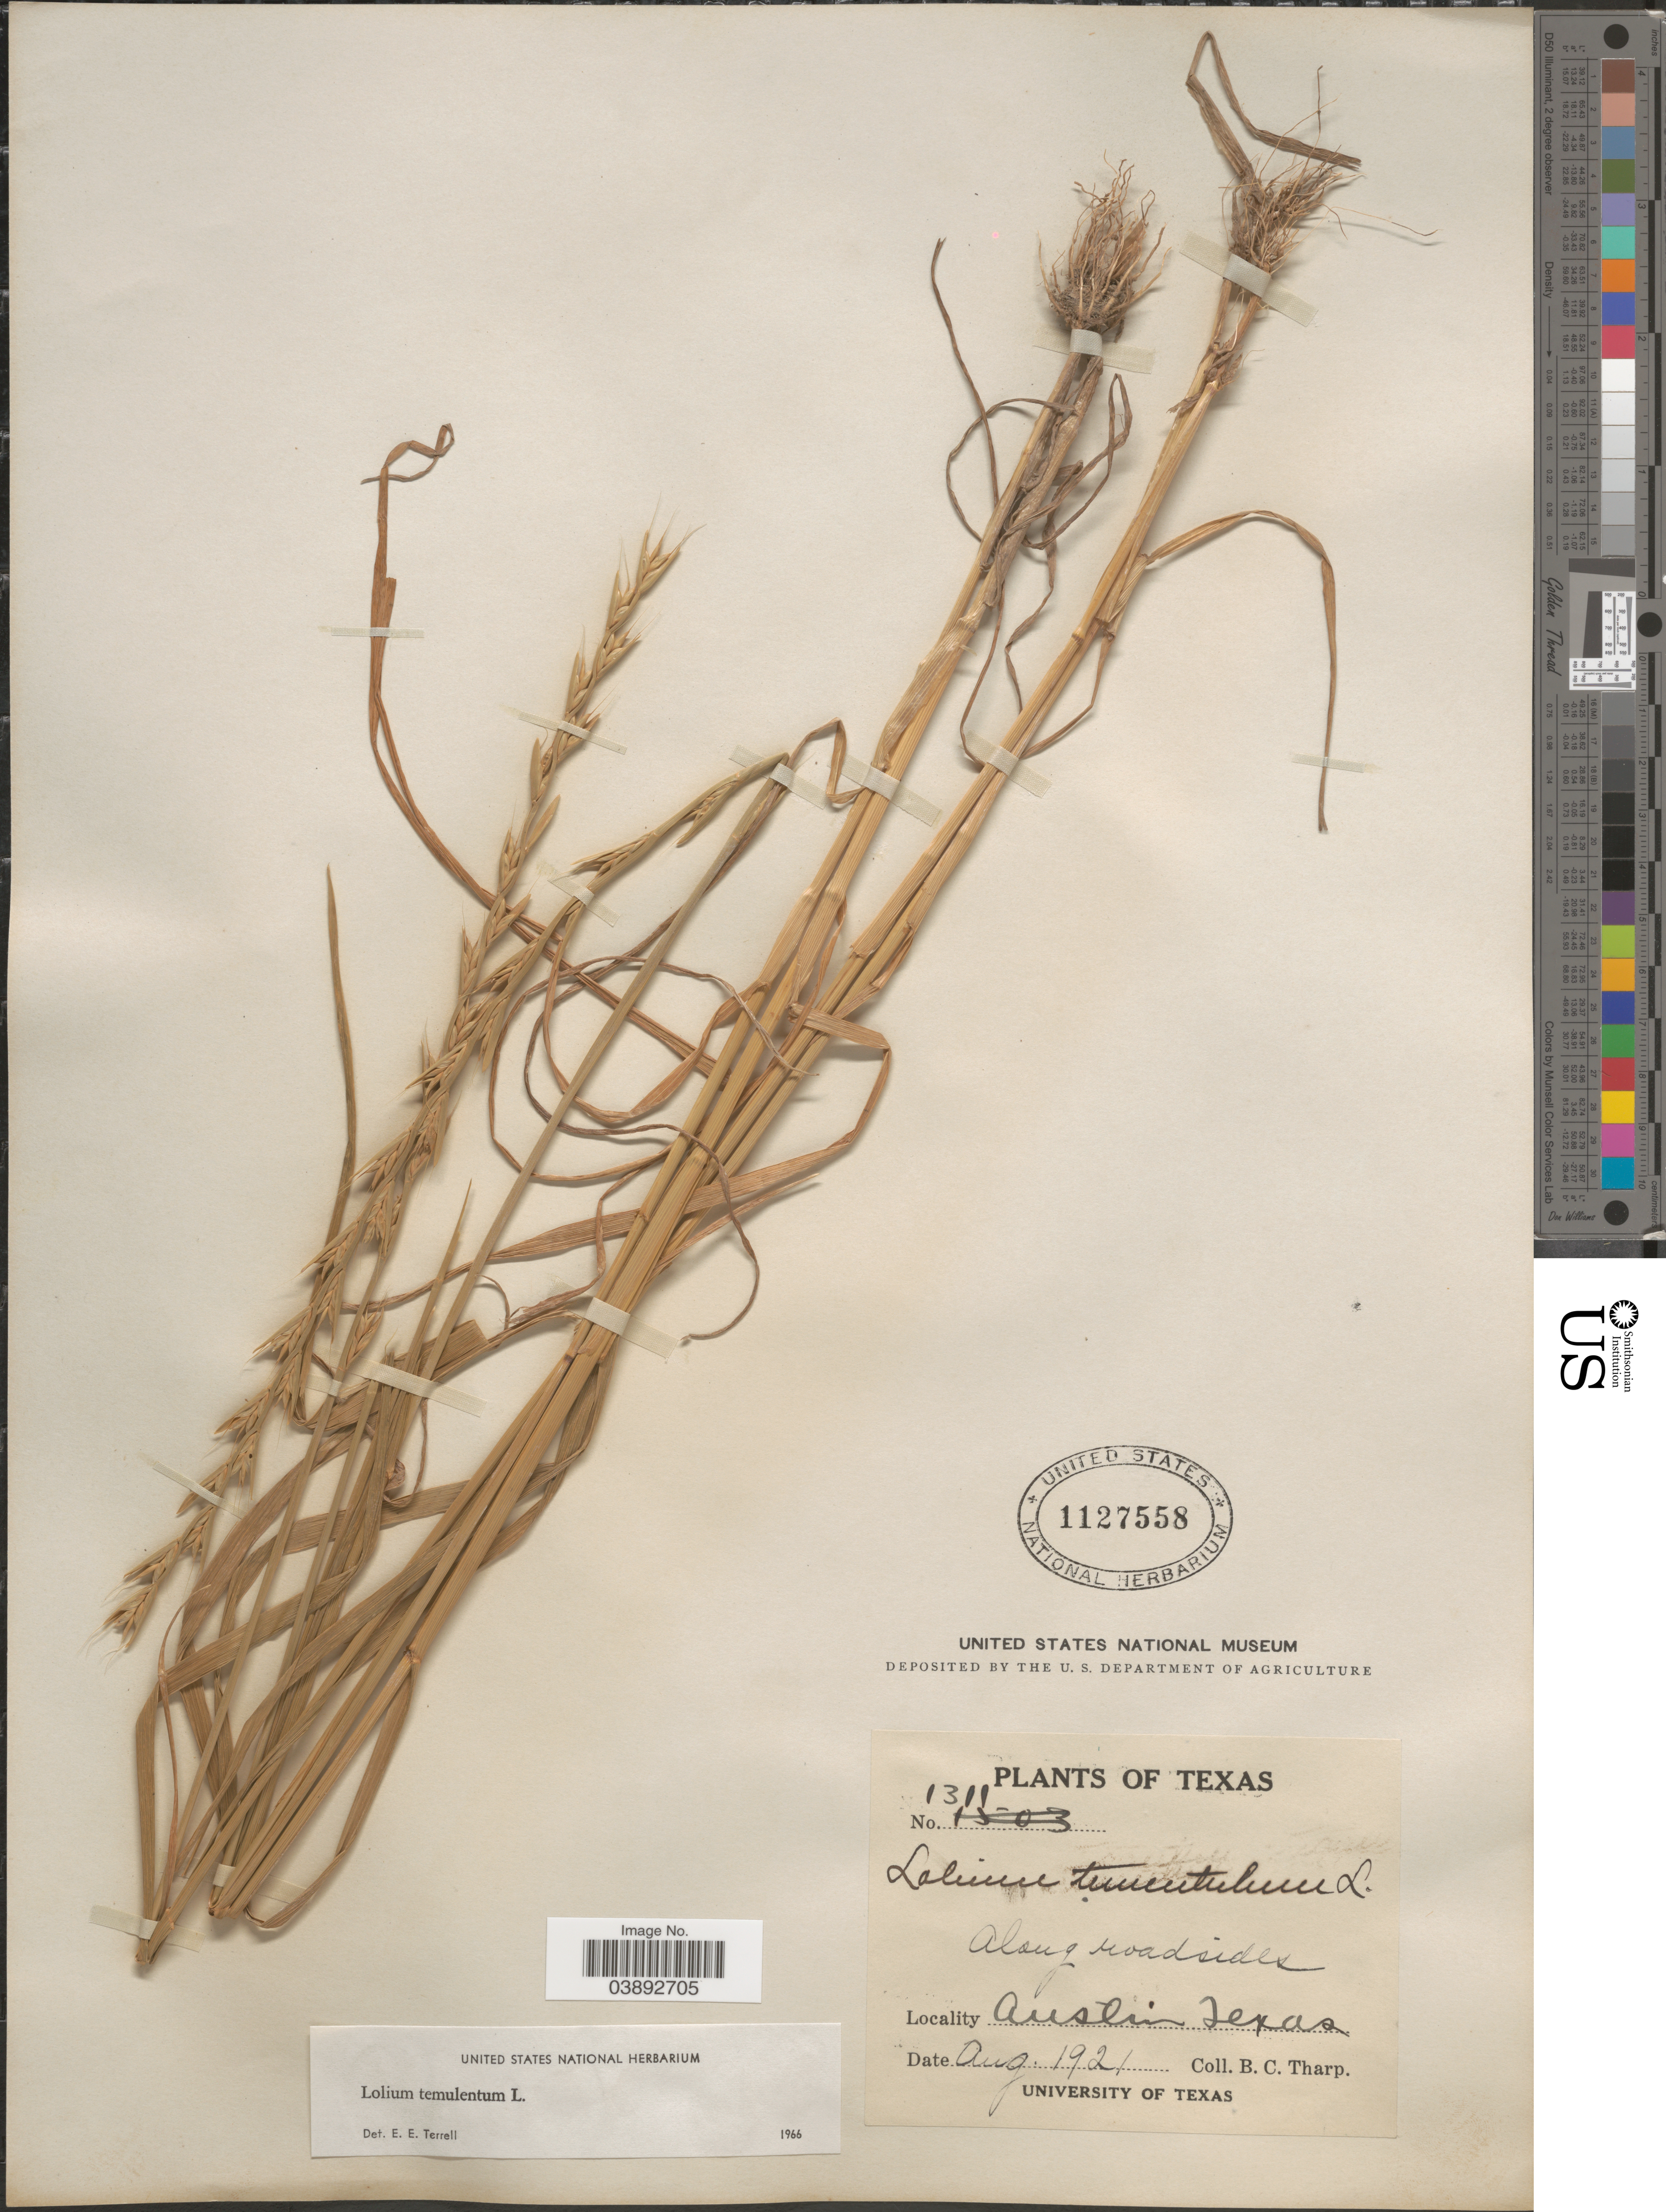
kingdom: Plantae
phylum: Tracheophyta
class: Liliopsida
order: Poales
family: Poaceae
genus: Lolium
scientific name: Lolium temulentum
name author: L.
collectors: B. C. Tharp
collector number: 1311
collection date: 1921-08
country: United States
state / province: Texas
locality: Austin.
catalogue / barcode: US 1127558